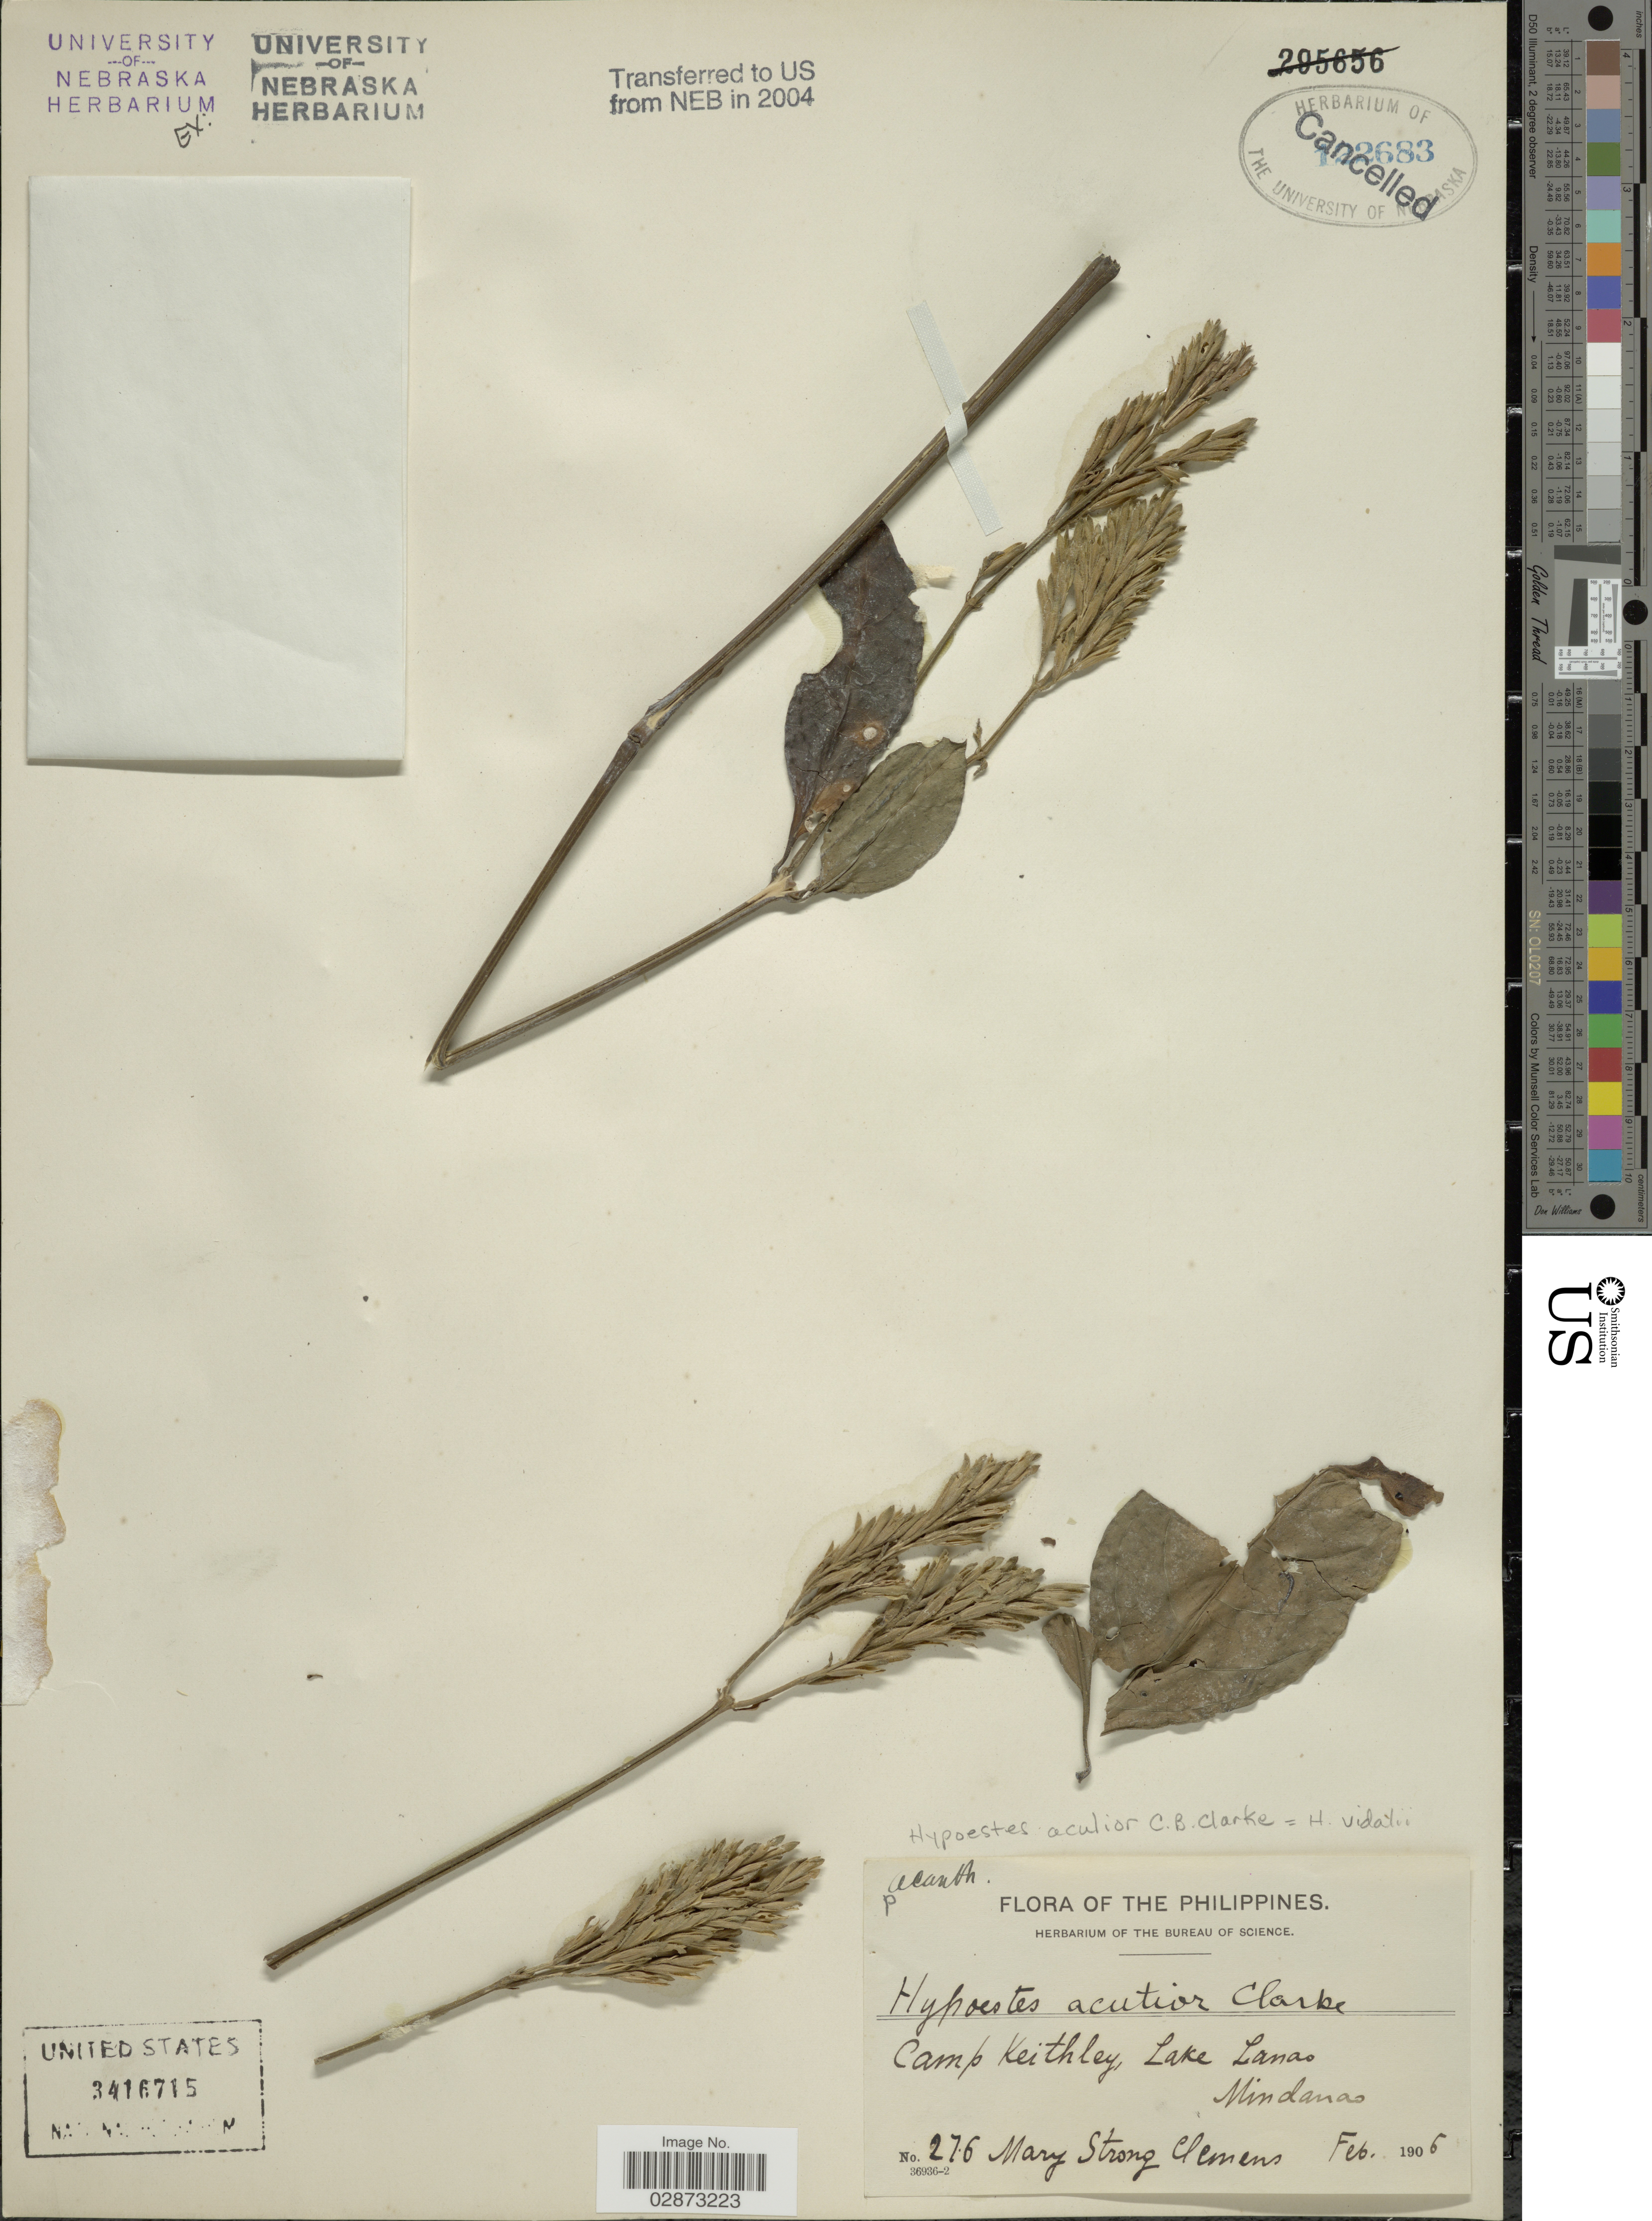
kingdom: Plantae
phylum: Tracheophyta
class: Magnoliopsida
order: Lamiales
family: Acanthaceae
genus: Hypoestes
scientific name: Hypoestes vidalii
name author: C.B. Clarke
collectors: M. S. Clemens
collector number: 276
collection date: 1906-02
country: Philippines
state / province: Muslim Mindanao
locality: Camp Keithley, Lake Lanao. Mindanao.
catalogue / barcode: US 3416715